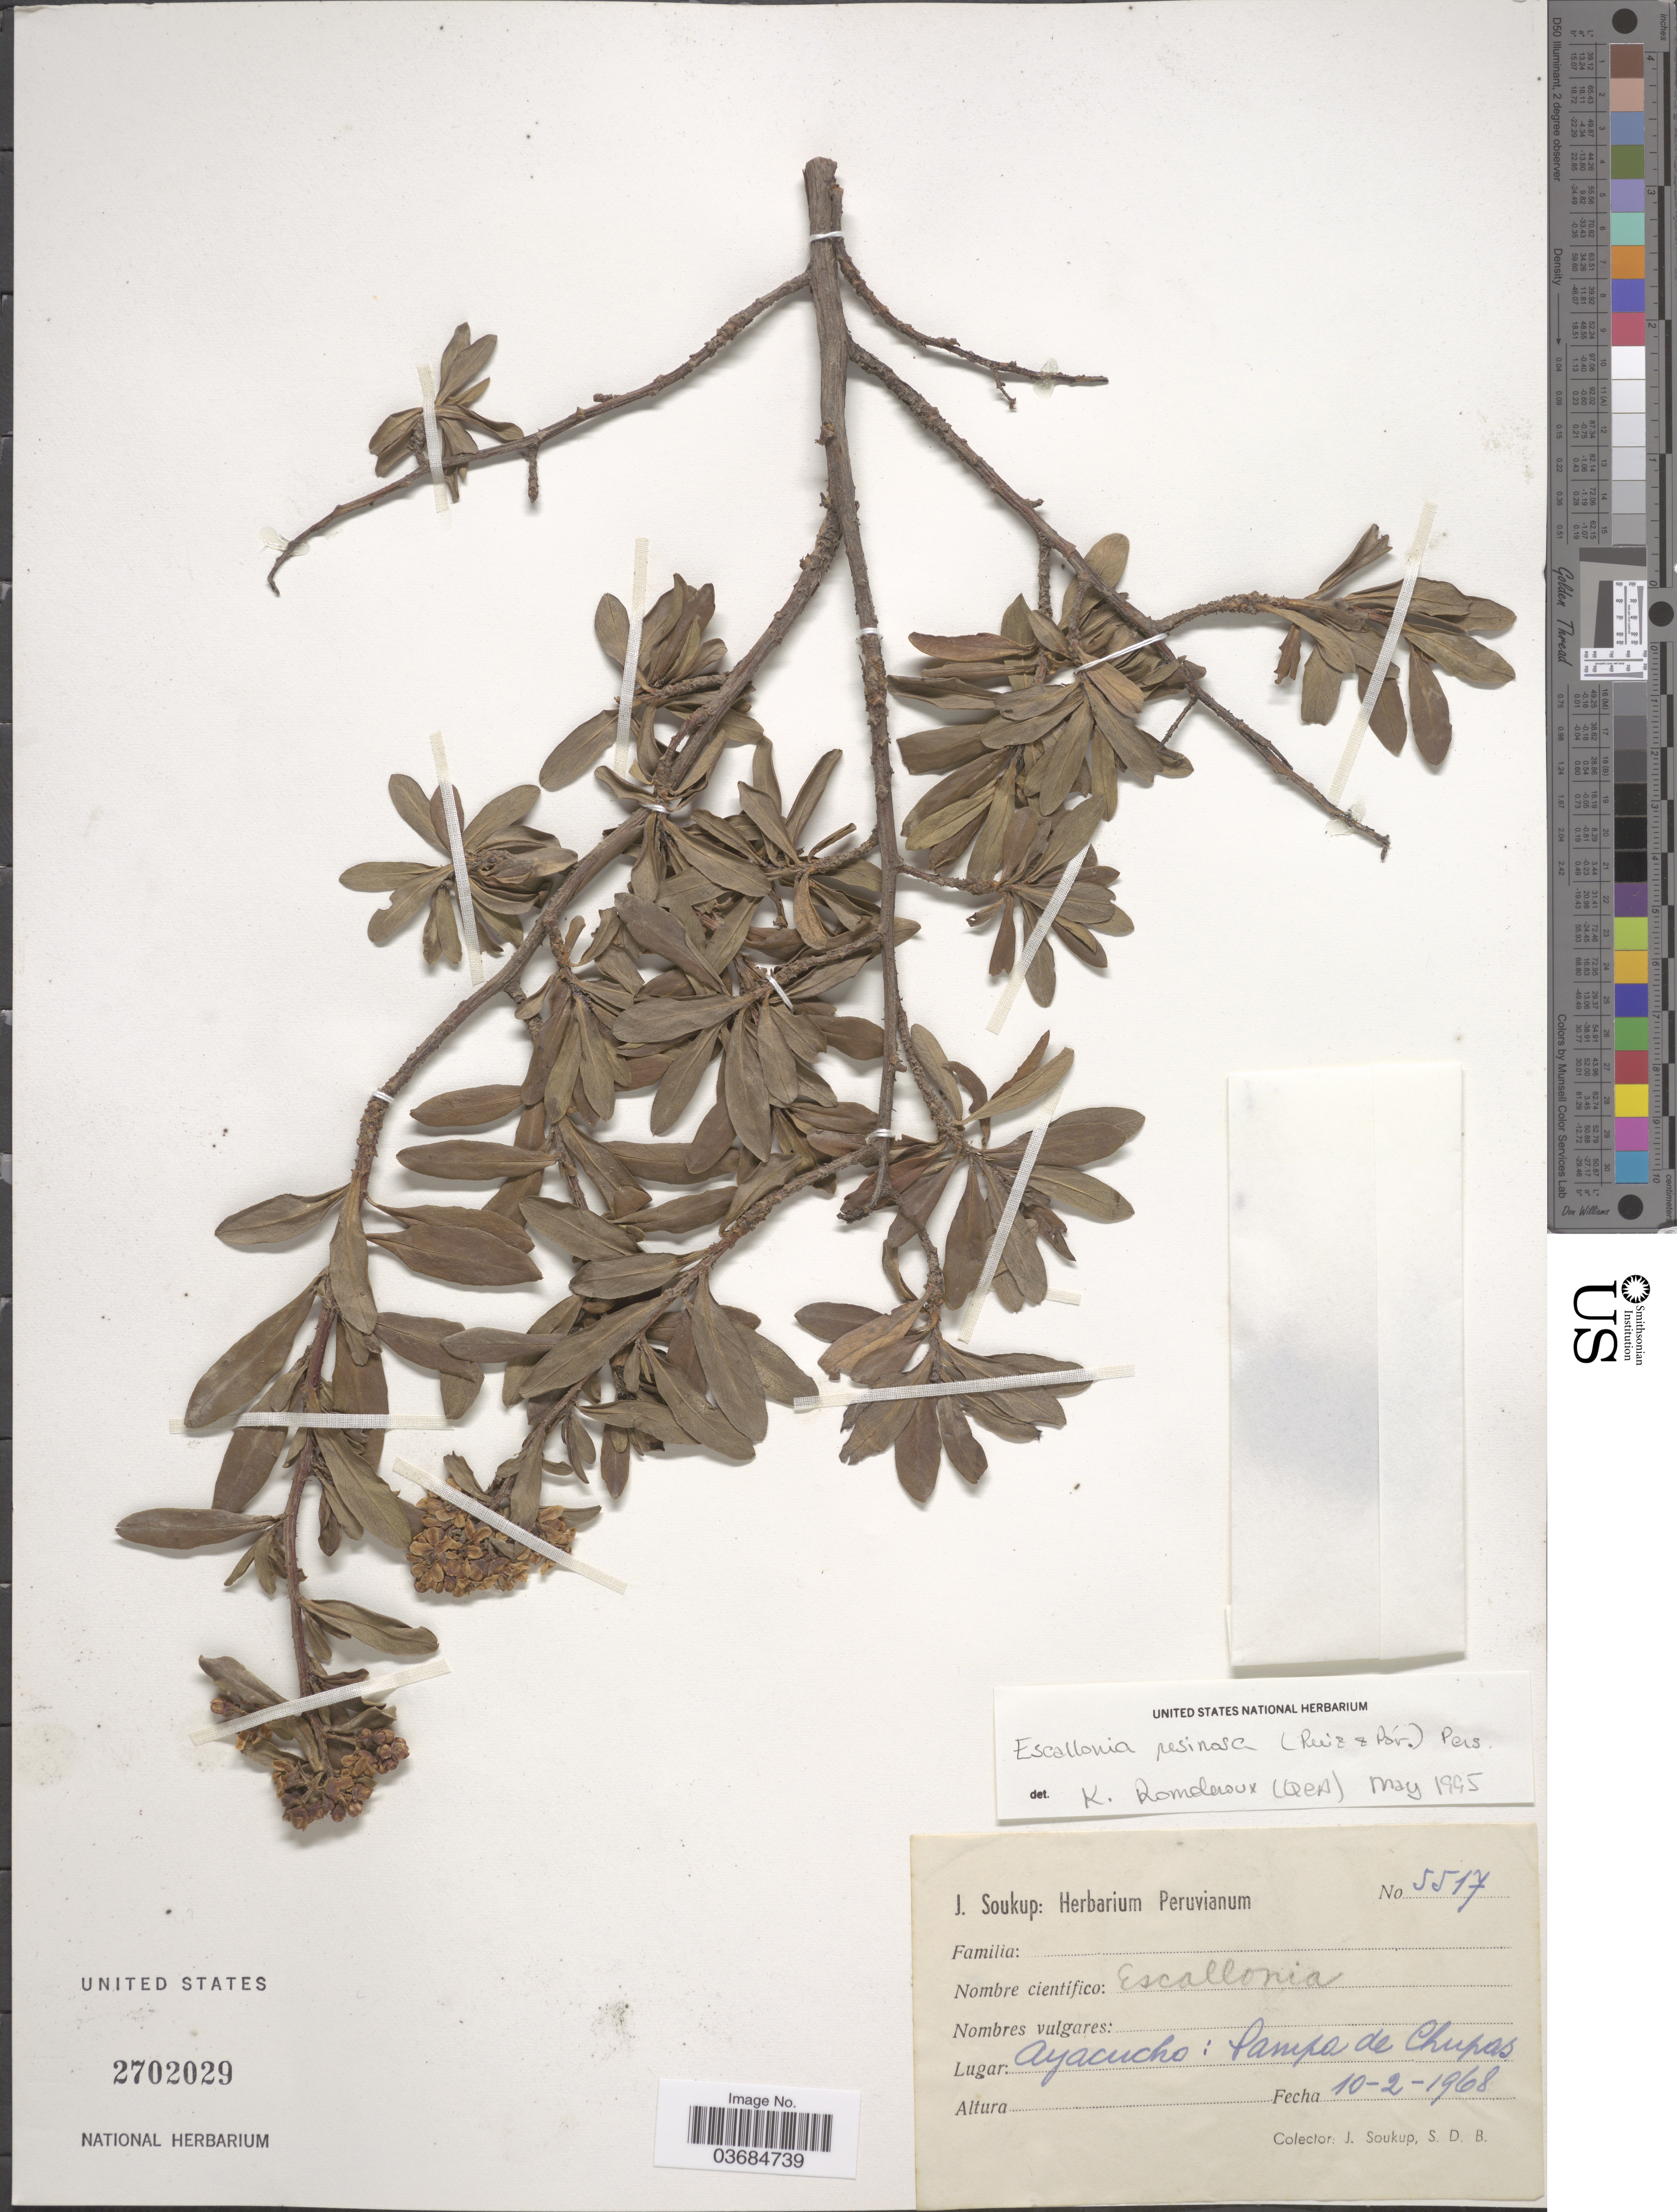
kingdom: Plantae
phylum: Tracheophyta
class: Magnoliopsida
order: Escalloniales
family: Escalloniaceae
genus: Escallonia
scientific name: Escallonia resinosa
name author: (Ruiz & Pav.) Pers.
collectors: J. Soukup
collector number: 5517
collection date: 1968-02-10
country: Peru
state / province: Ayacucho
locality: Pampa de Chupas.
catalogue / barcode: US 2702029